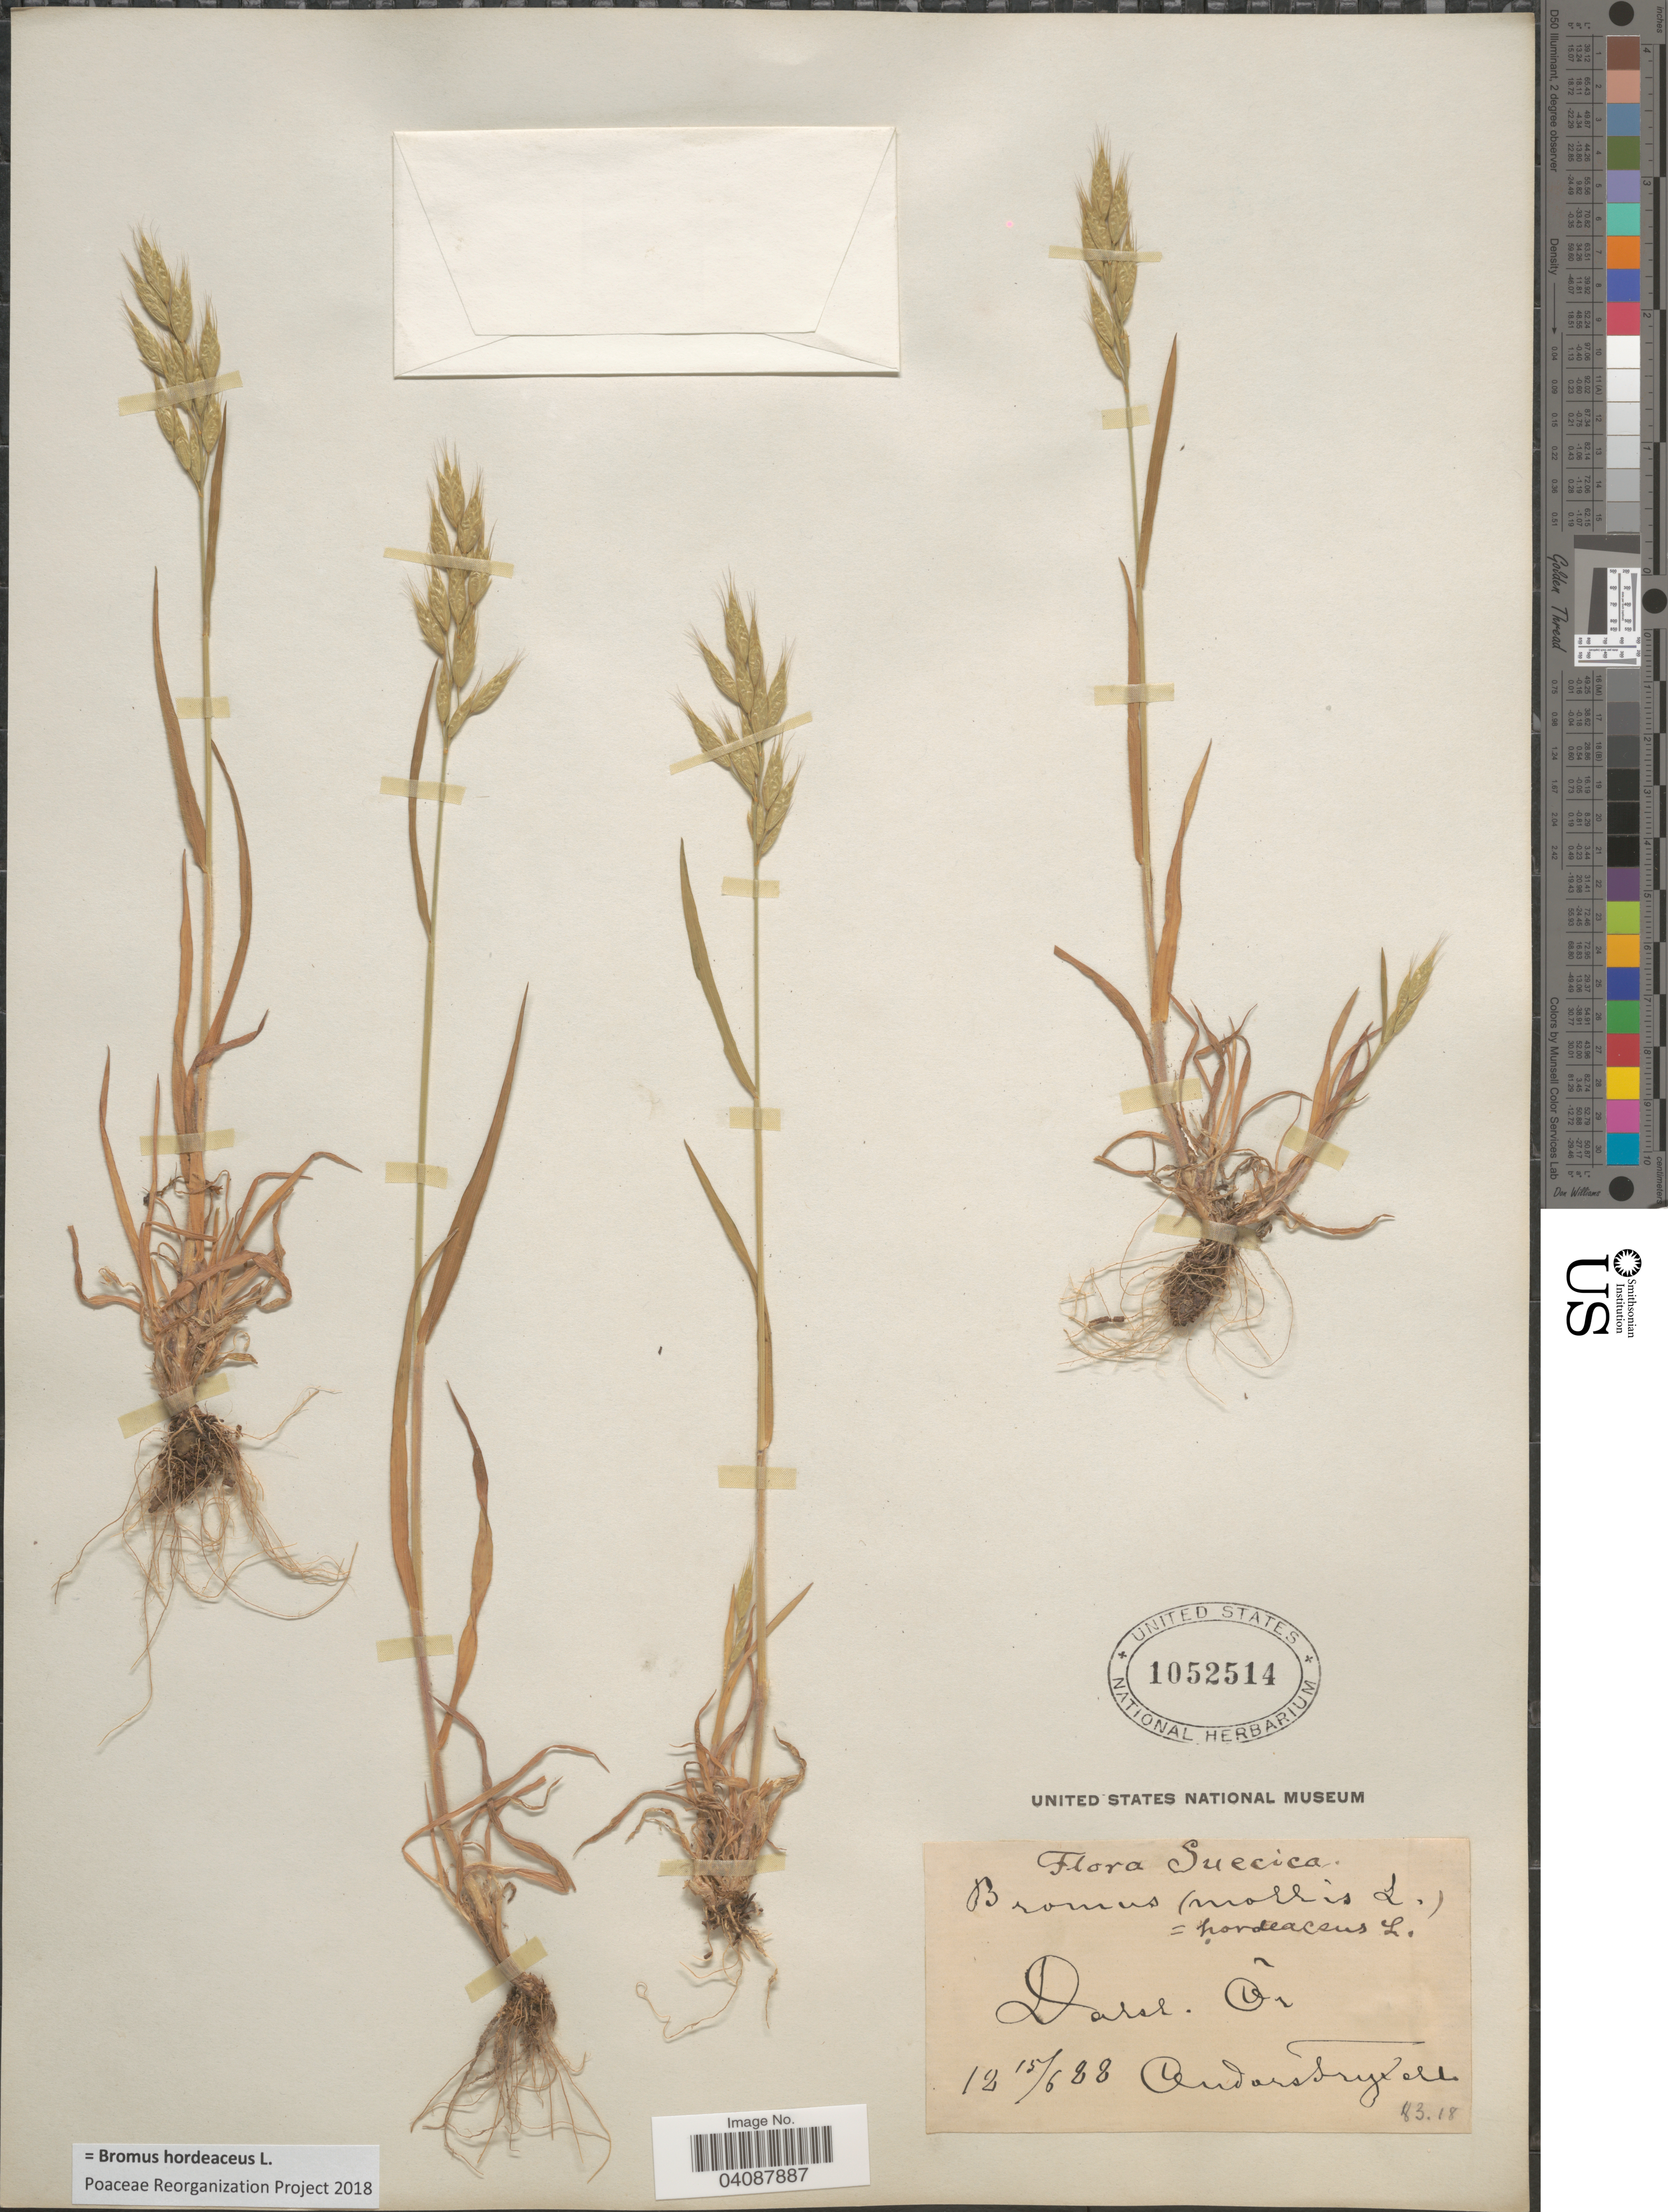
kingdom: Plantae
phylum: Tracheophyta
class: Liliopsida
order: Poales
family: Poaceae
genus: Bromus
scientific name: Bromus hordeaceus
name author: L.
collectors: A. Fryxell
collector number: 83.18*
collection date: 1888-06-15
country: Sweden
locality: Suecica. Dalsl. Ör.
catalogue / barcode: US 1052514